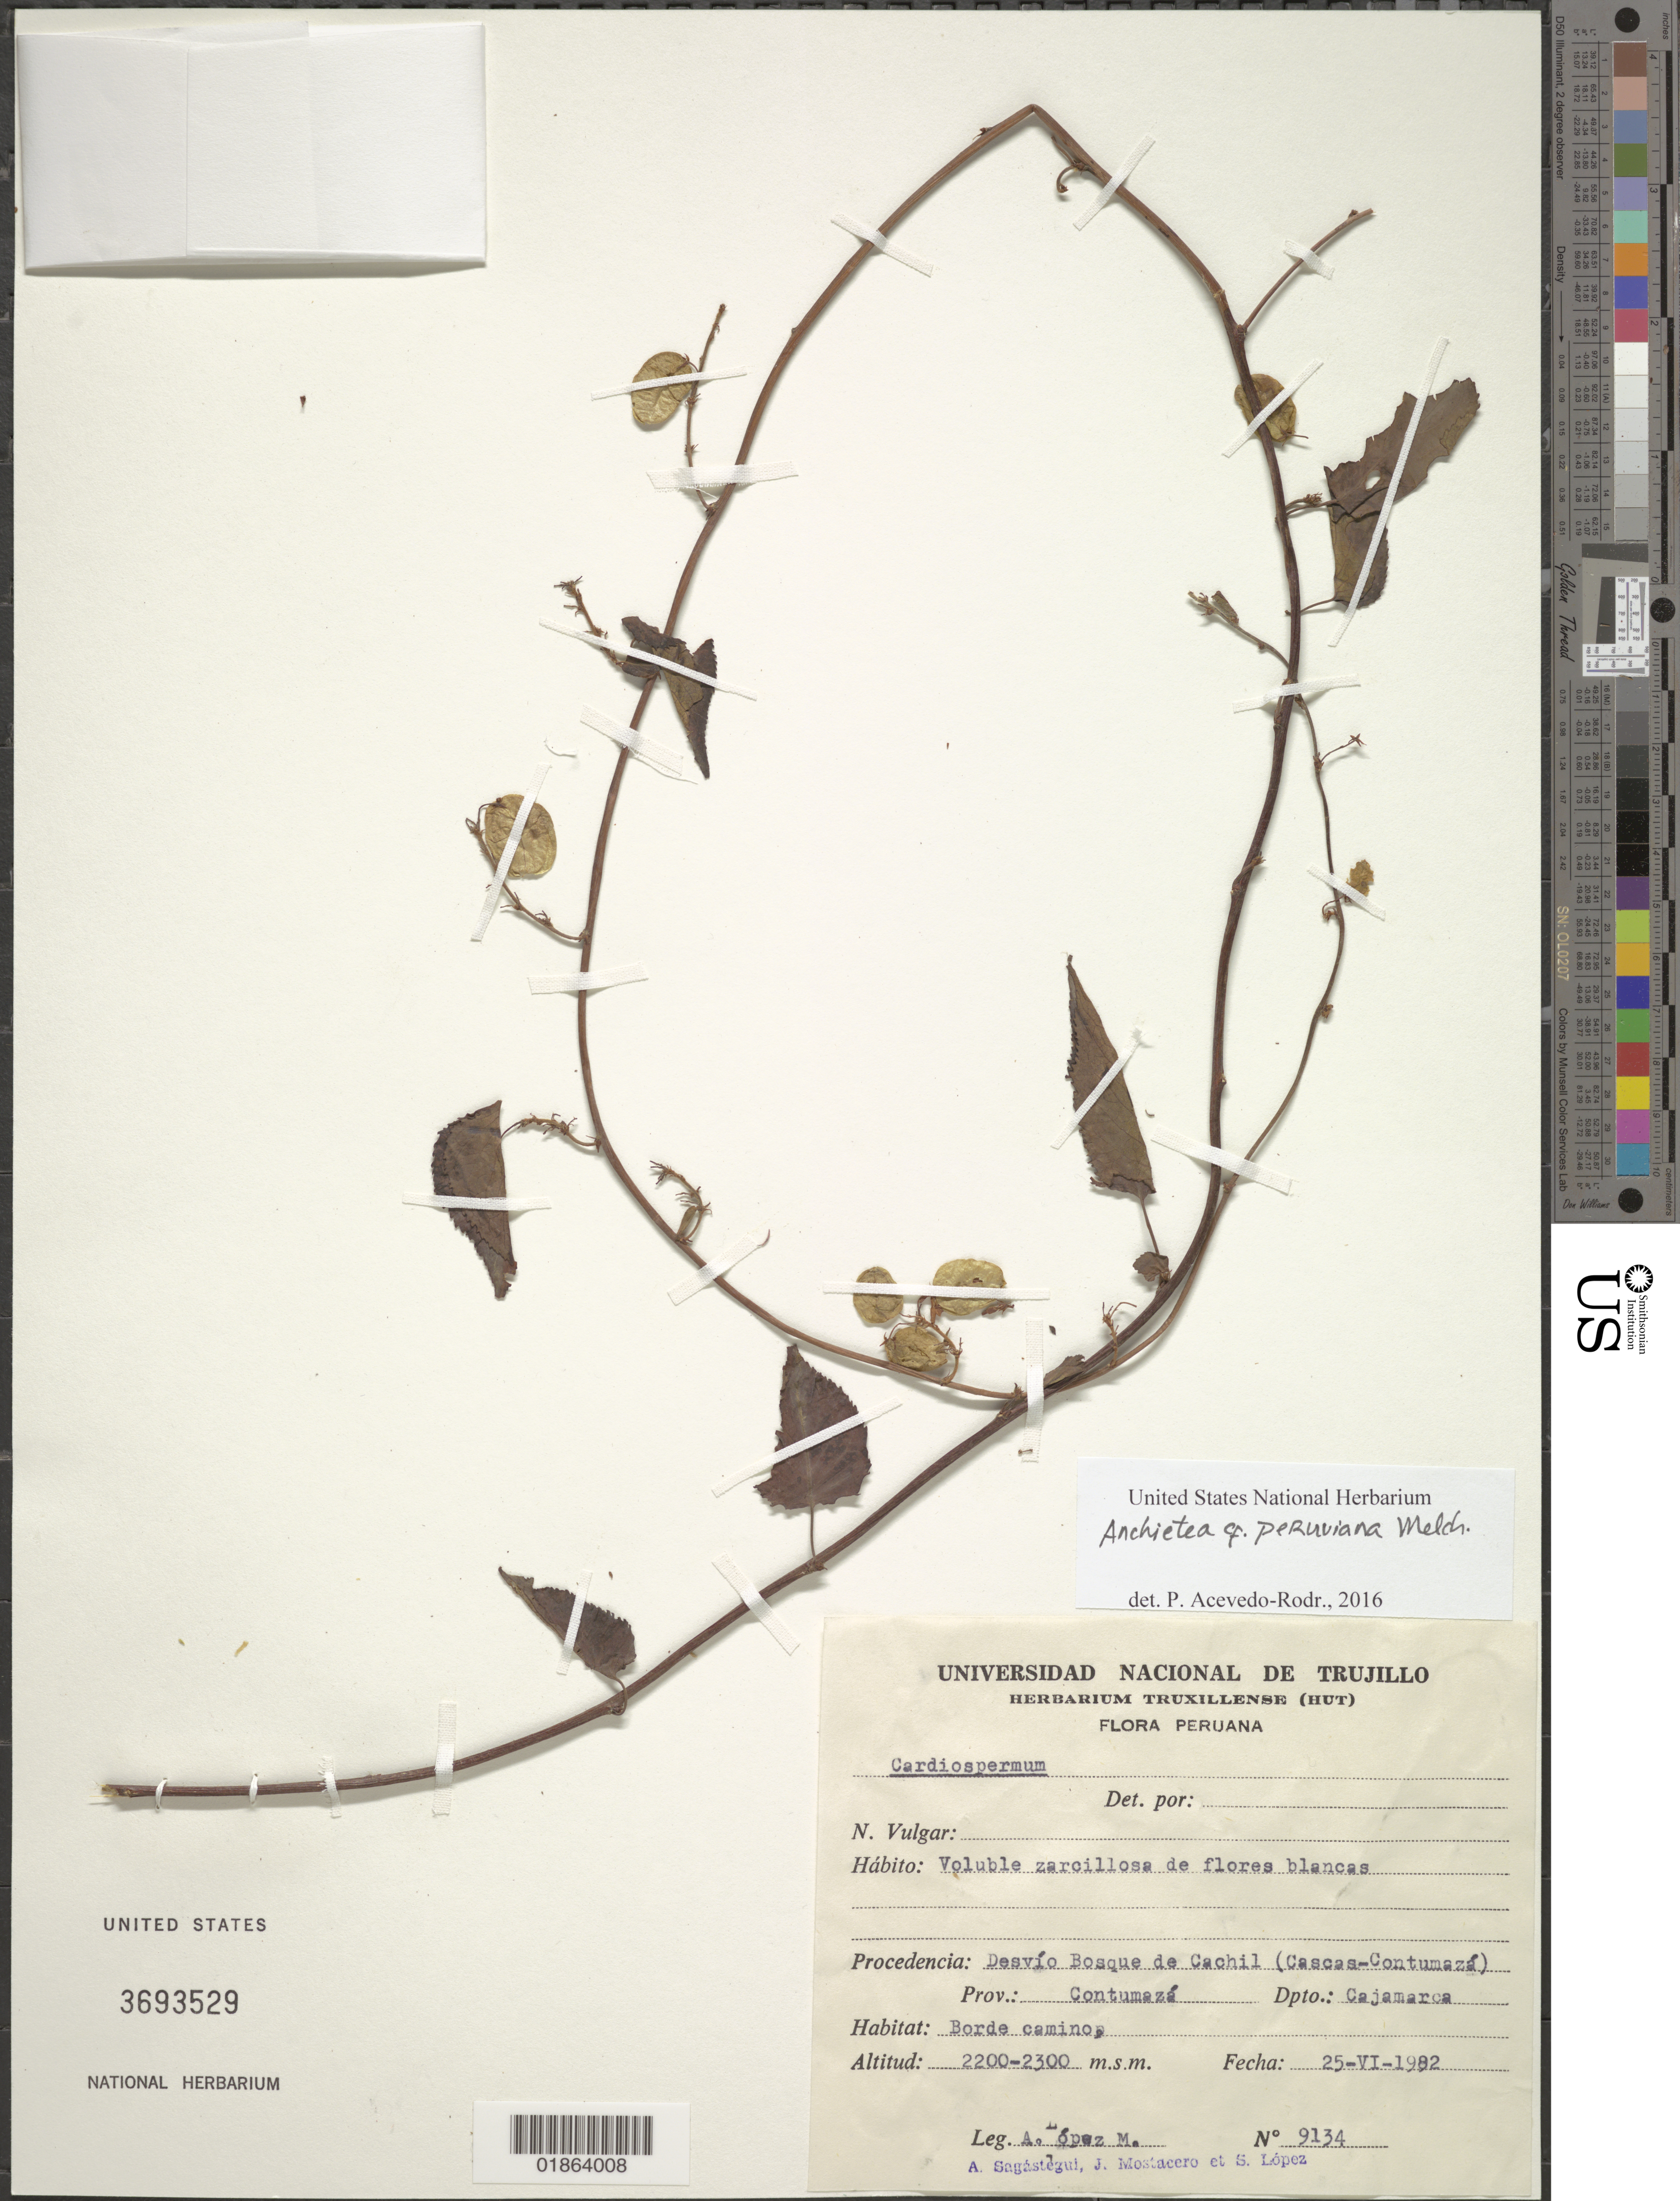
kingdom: Plantae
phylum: Tracheophyta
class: Magnoliopsida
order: Malpighiales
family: Violaceae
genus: Anchietea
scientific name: Anchietea peruviana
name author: Melch.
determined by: Acevedo-Rodríguez, P., (BOT), Smithsonian Institution - National Museum of Natural History (UNITED STATES)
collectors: A. López M., A. Sagástegui A., J. Mostacero & S. Lopez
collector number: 9134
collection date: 1982-06-25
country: Peru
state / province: Cajamarca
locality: Prov. Contumazá, Desvío Bosque de Cachil (Cascas-Contumazá)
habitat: Borde camino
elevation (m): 2200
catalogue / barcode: US 3693529